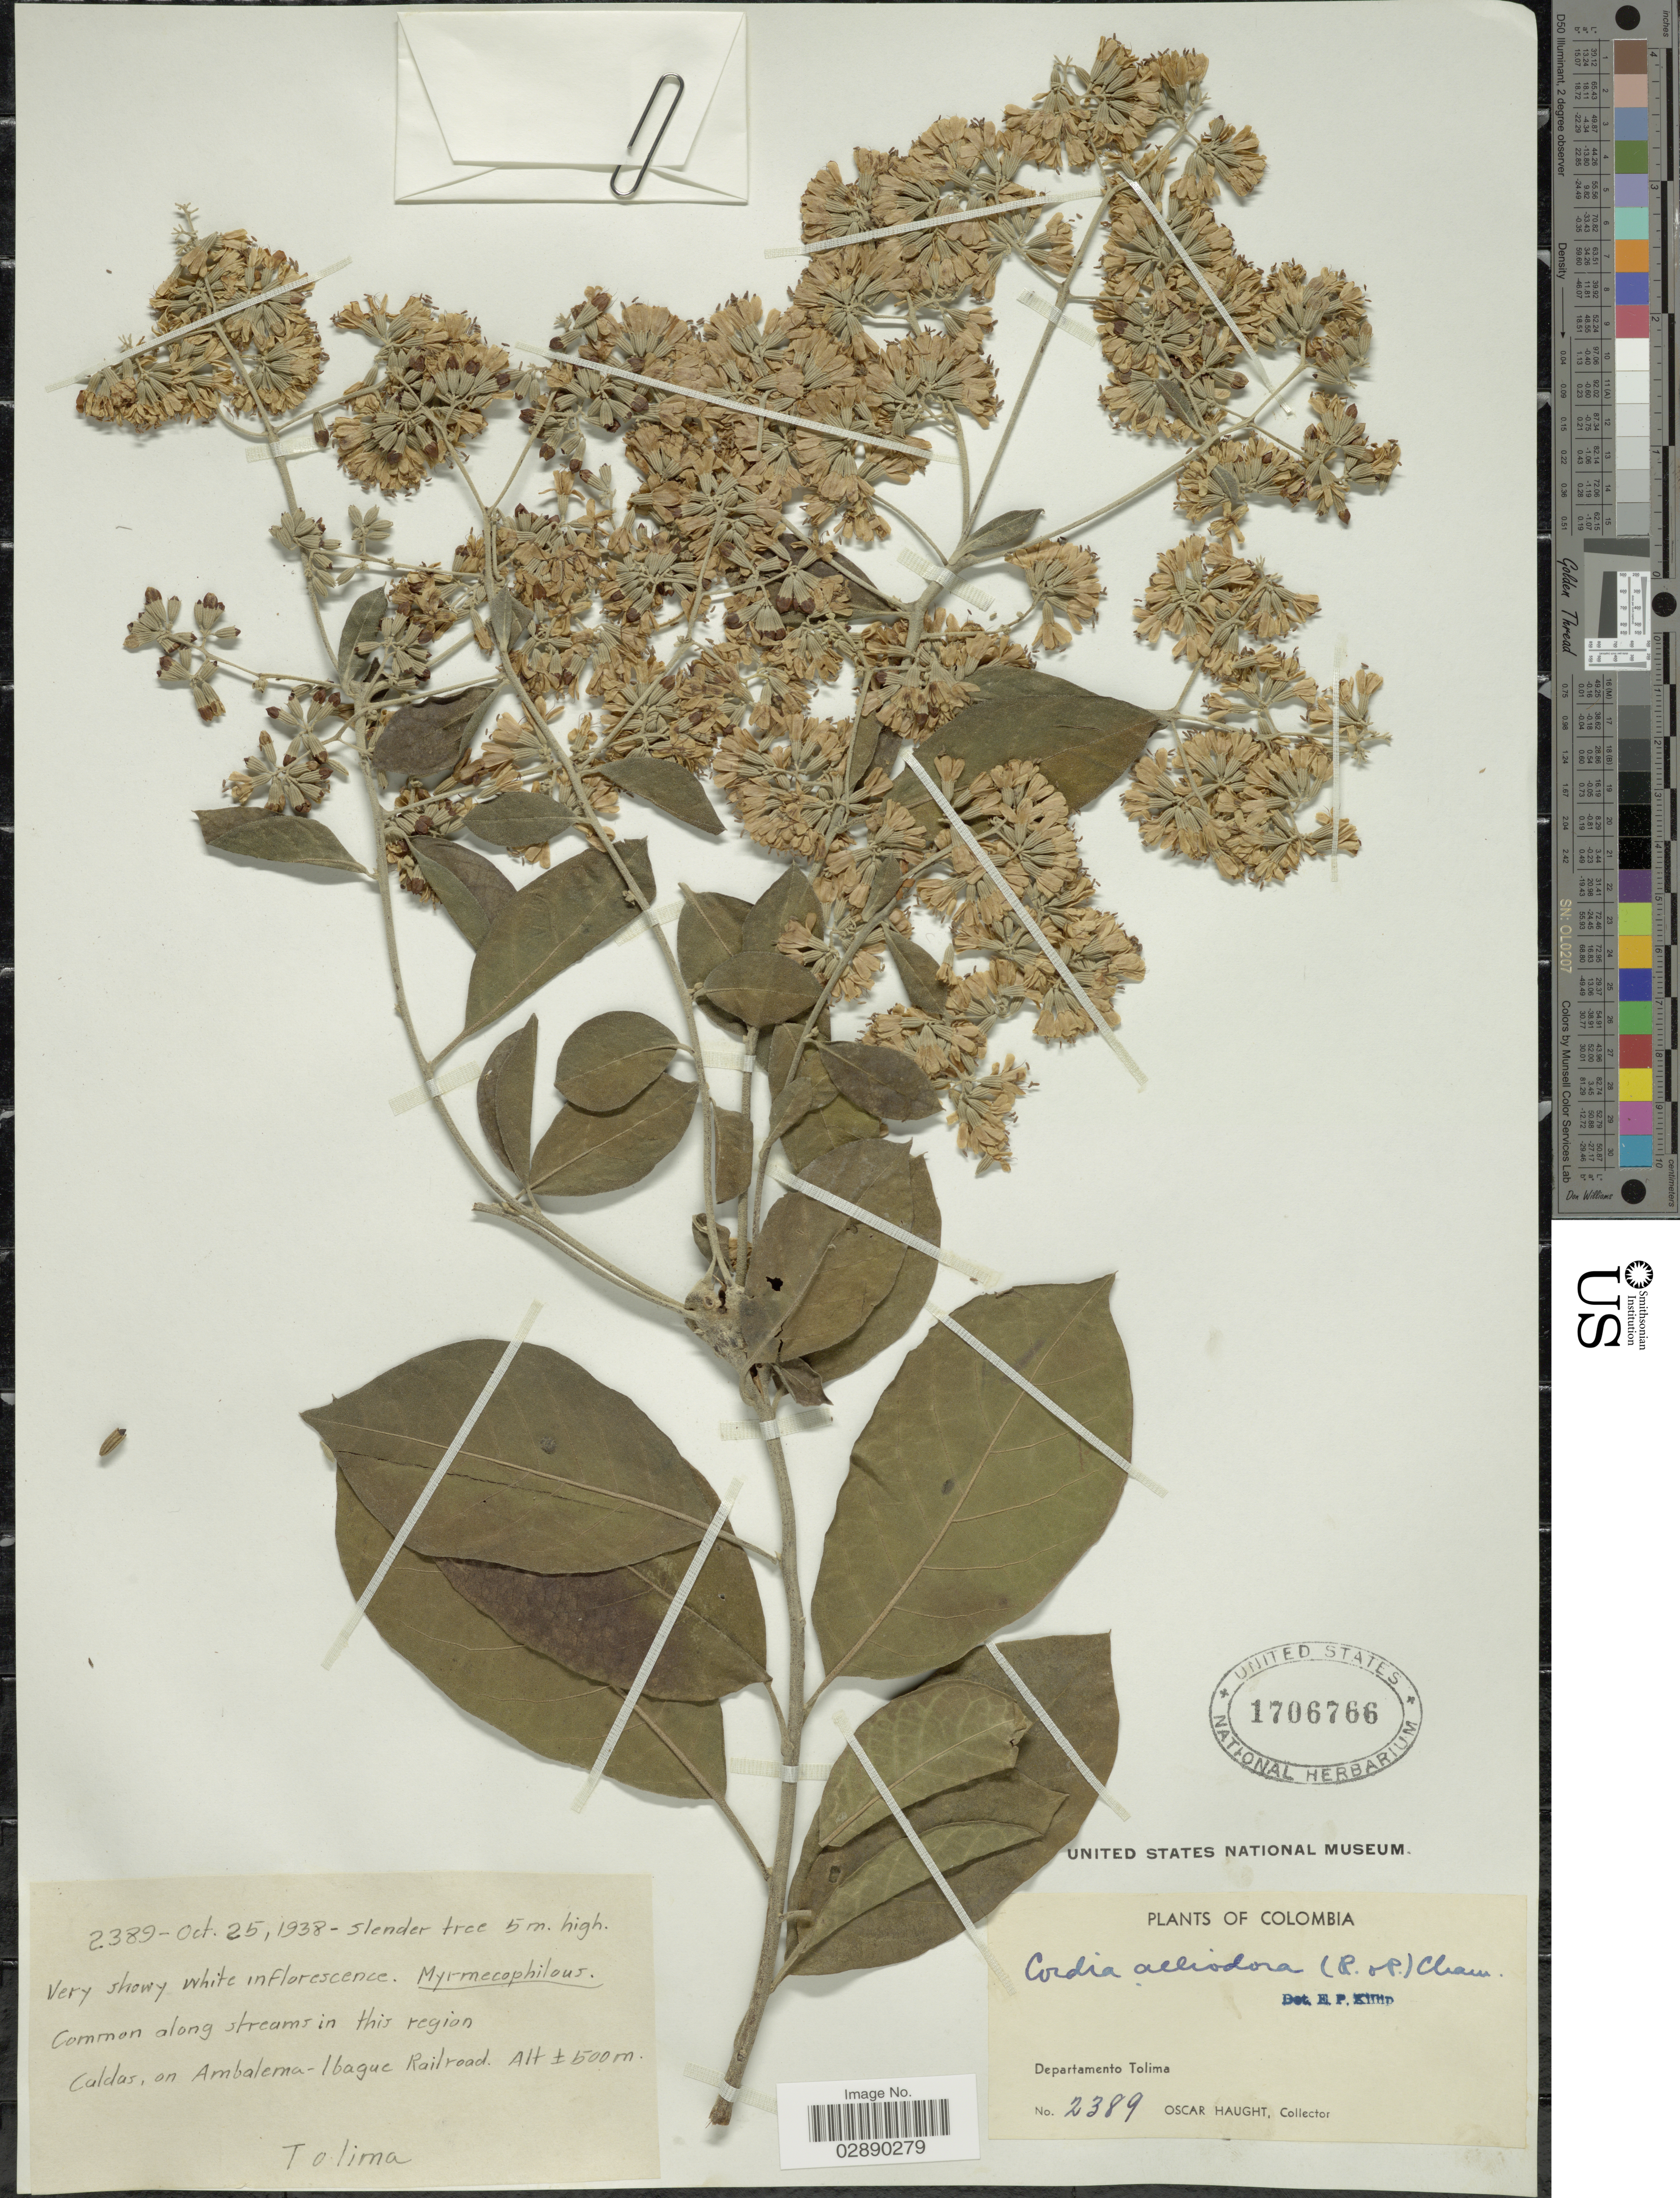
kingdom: Plantae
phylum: Tracheophyta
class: Magnoliopsida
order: Boraginales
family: Cordiaceae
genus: Cordia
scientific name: Cordia alliodora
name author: (Ruiz & Pav.) Oken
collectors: O. L. Haught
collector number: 2389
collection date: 1938-10-25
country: Colombia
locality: Departamento Tolima. Common along streams in this region Caldas, on Ambalema-Ibague Railroad.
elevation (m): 500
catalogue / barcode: US 1706766